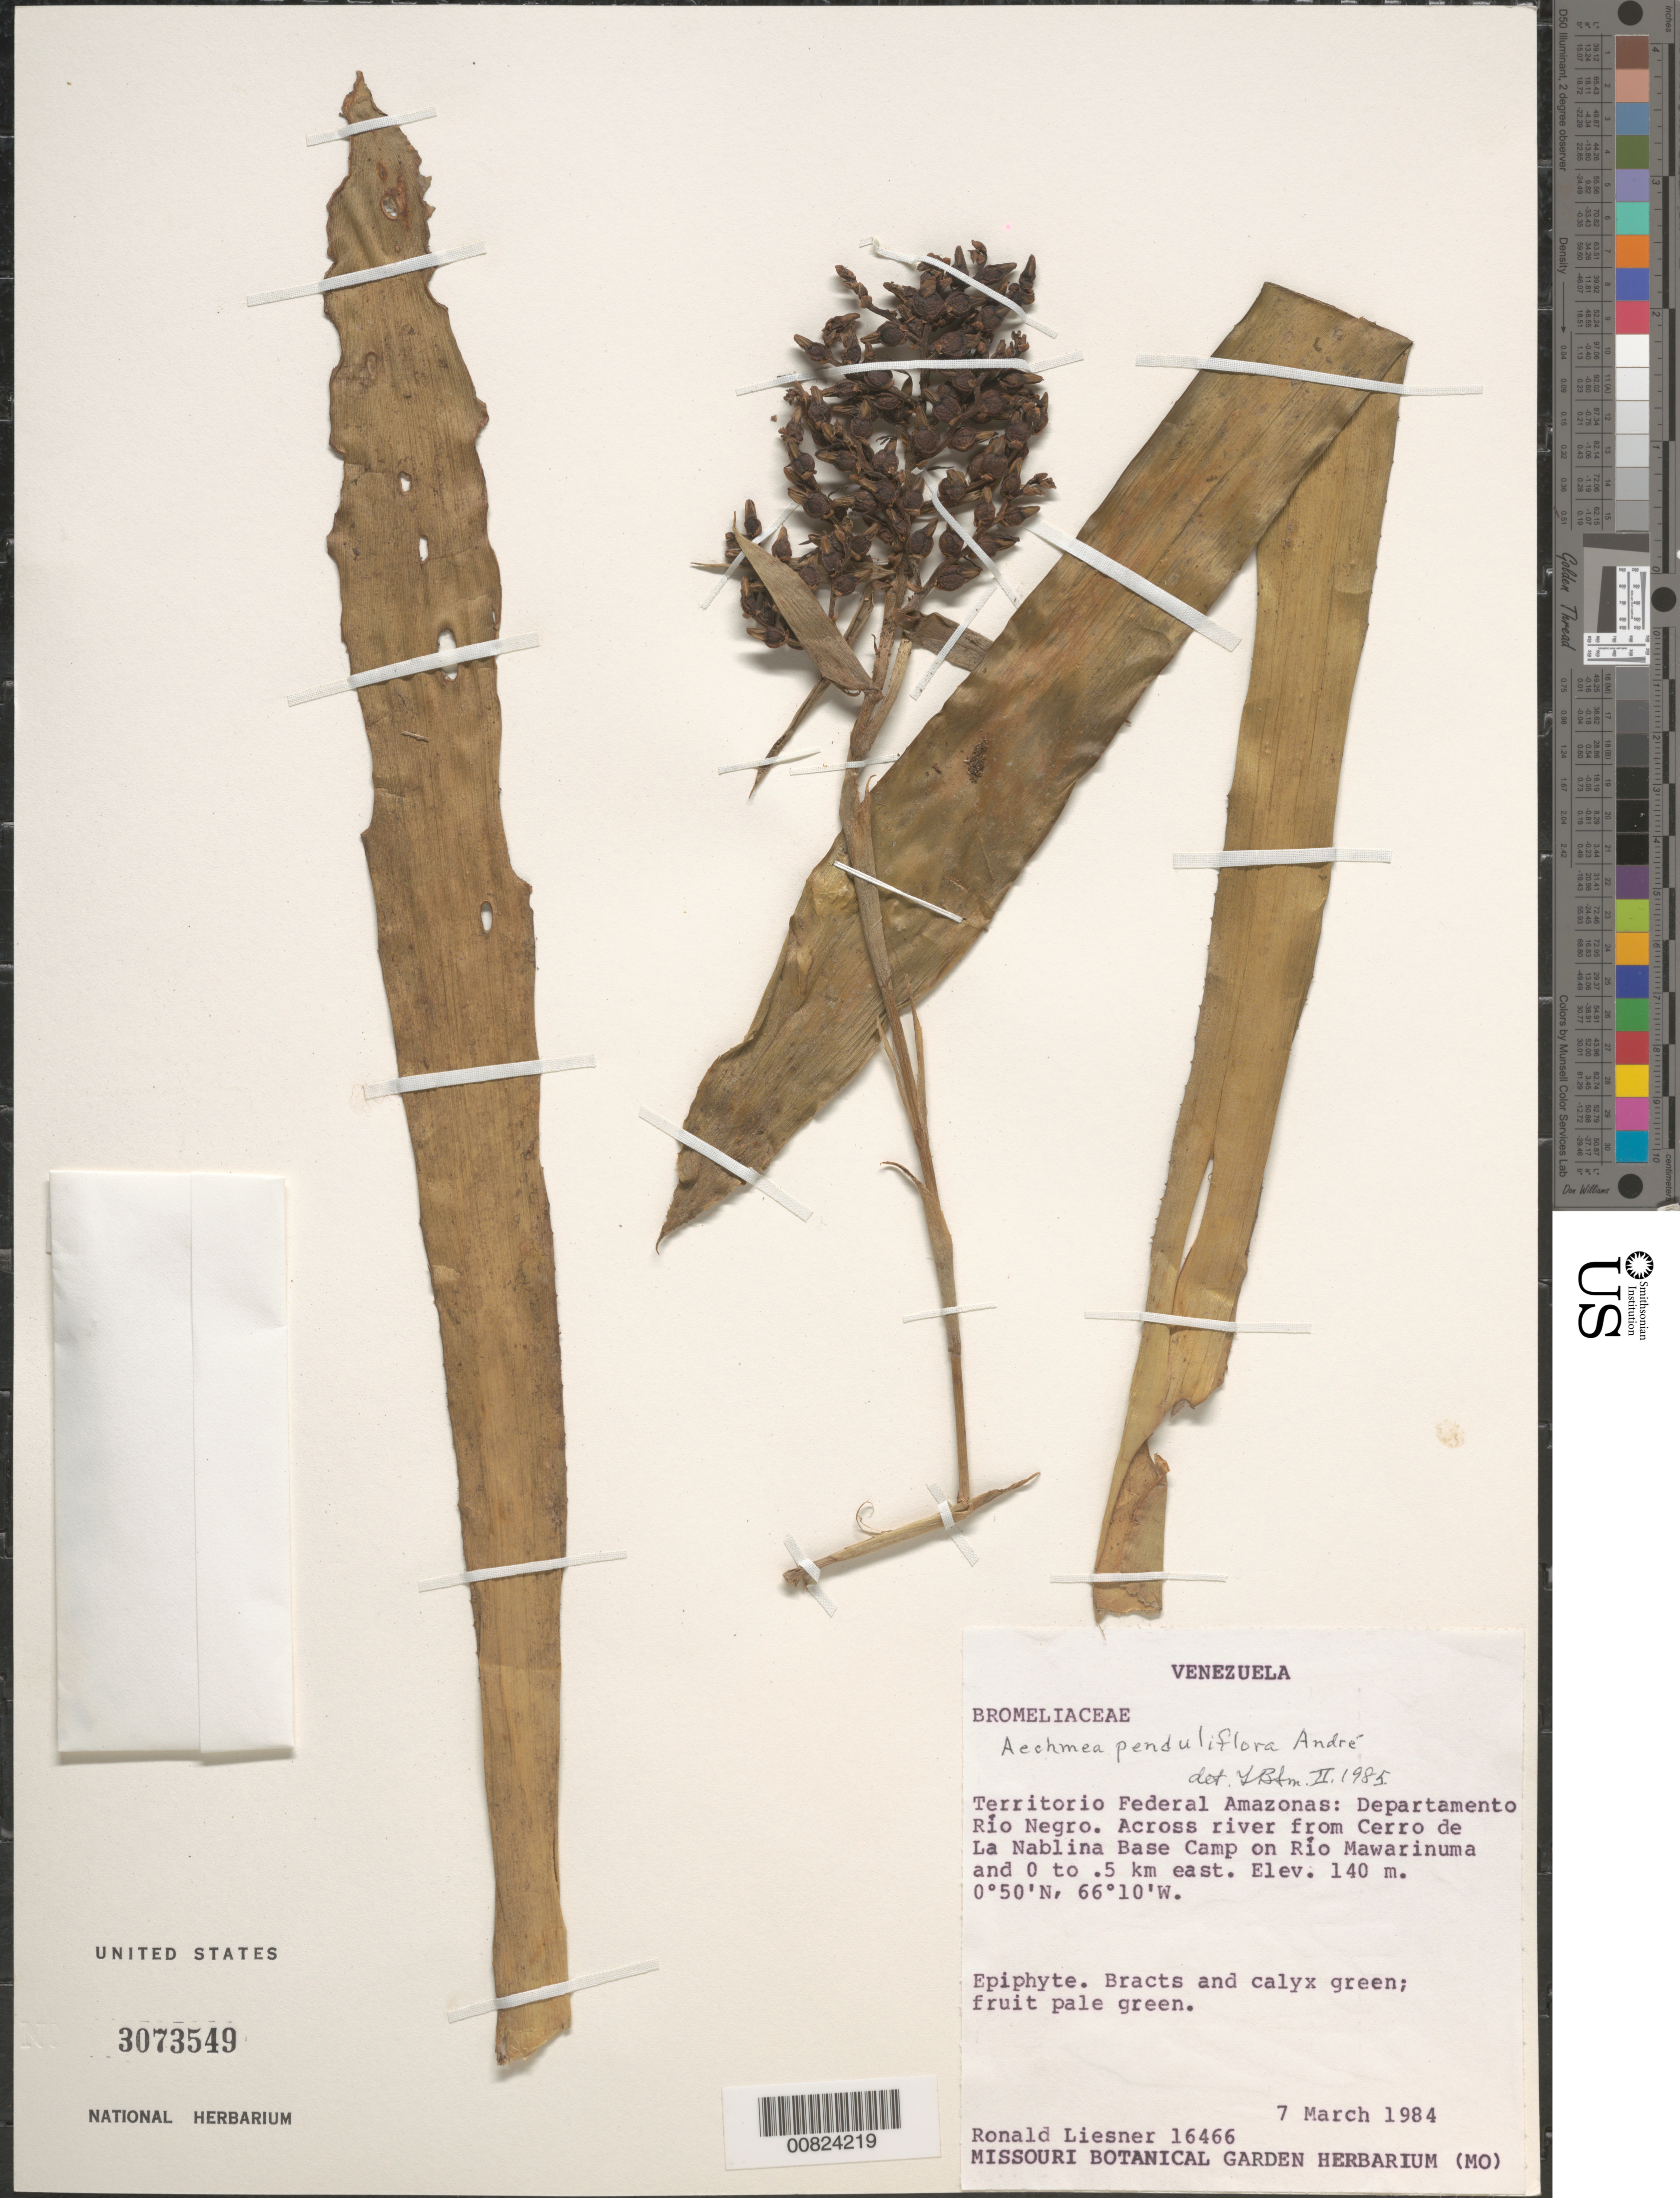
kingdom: Plantae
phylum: Tracheophyta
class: Liliopsida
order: Poales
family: Bromeliaceae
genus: Aechmea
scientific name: Aechmea penduliflora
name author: André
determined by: Smith, Lyman B., (US), NMNH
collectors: R. L. Liesner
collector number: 16466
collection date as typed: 7-Mar-84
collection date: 1984-03-07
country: Venezuela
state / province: Amazonas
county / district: Río Negro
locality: Río Mawarinuma, 1.5 km S of Cerro de La Neblina Base Camp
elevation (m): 140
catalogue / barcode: US 3073549